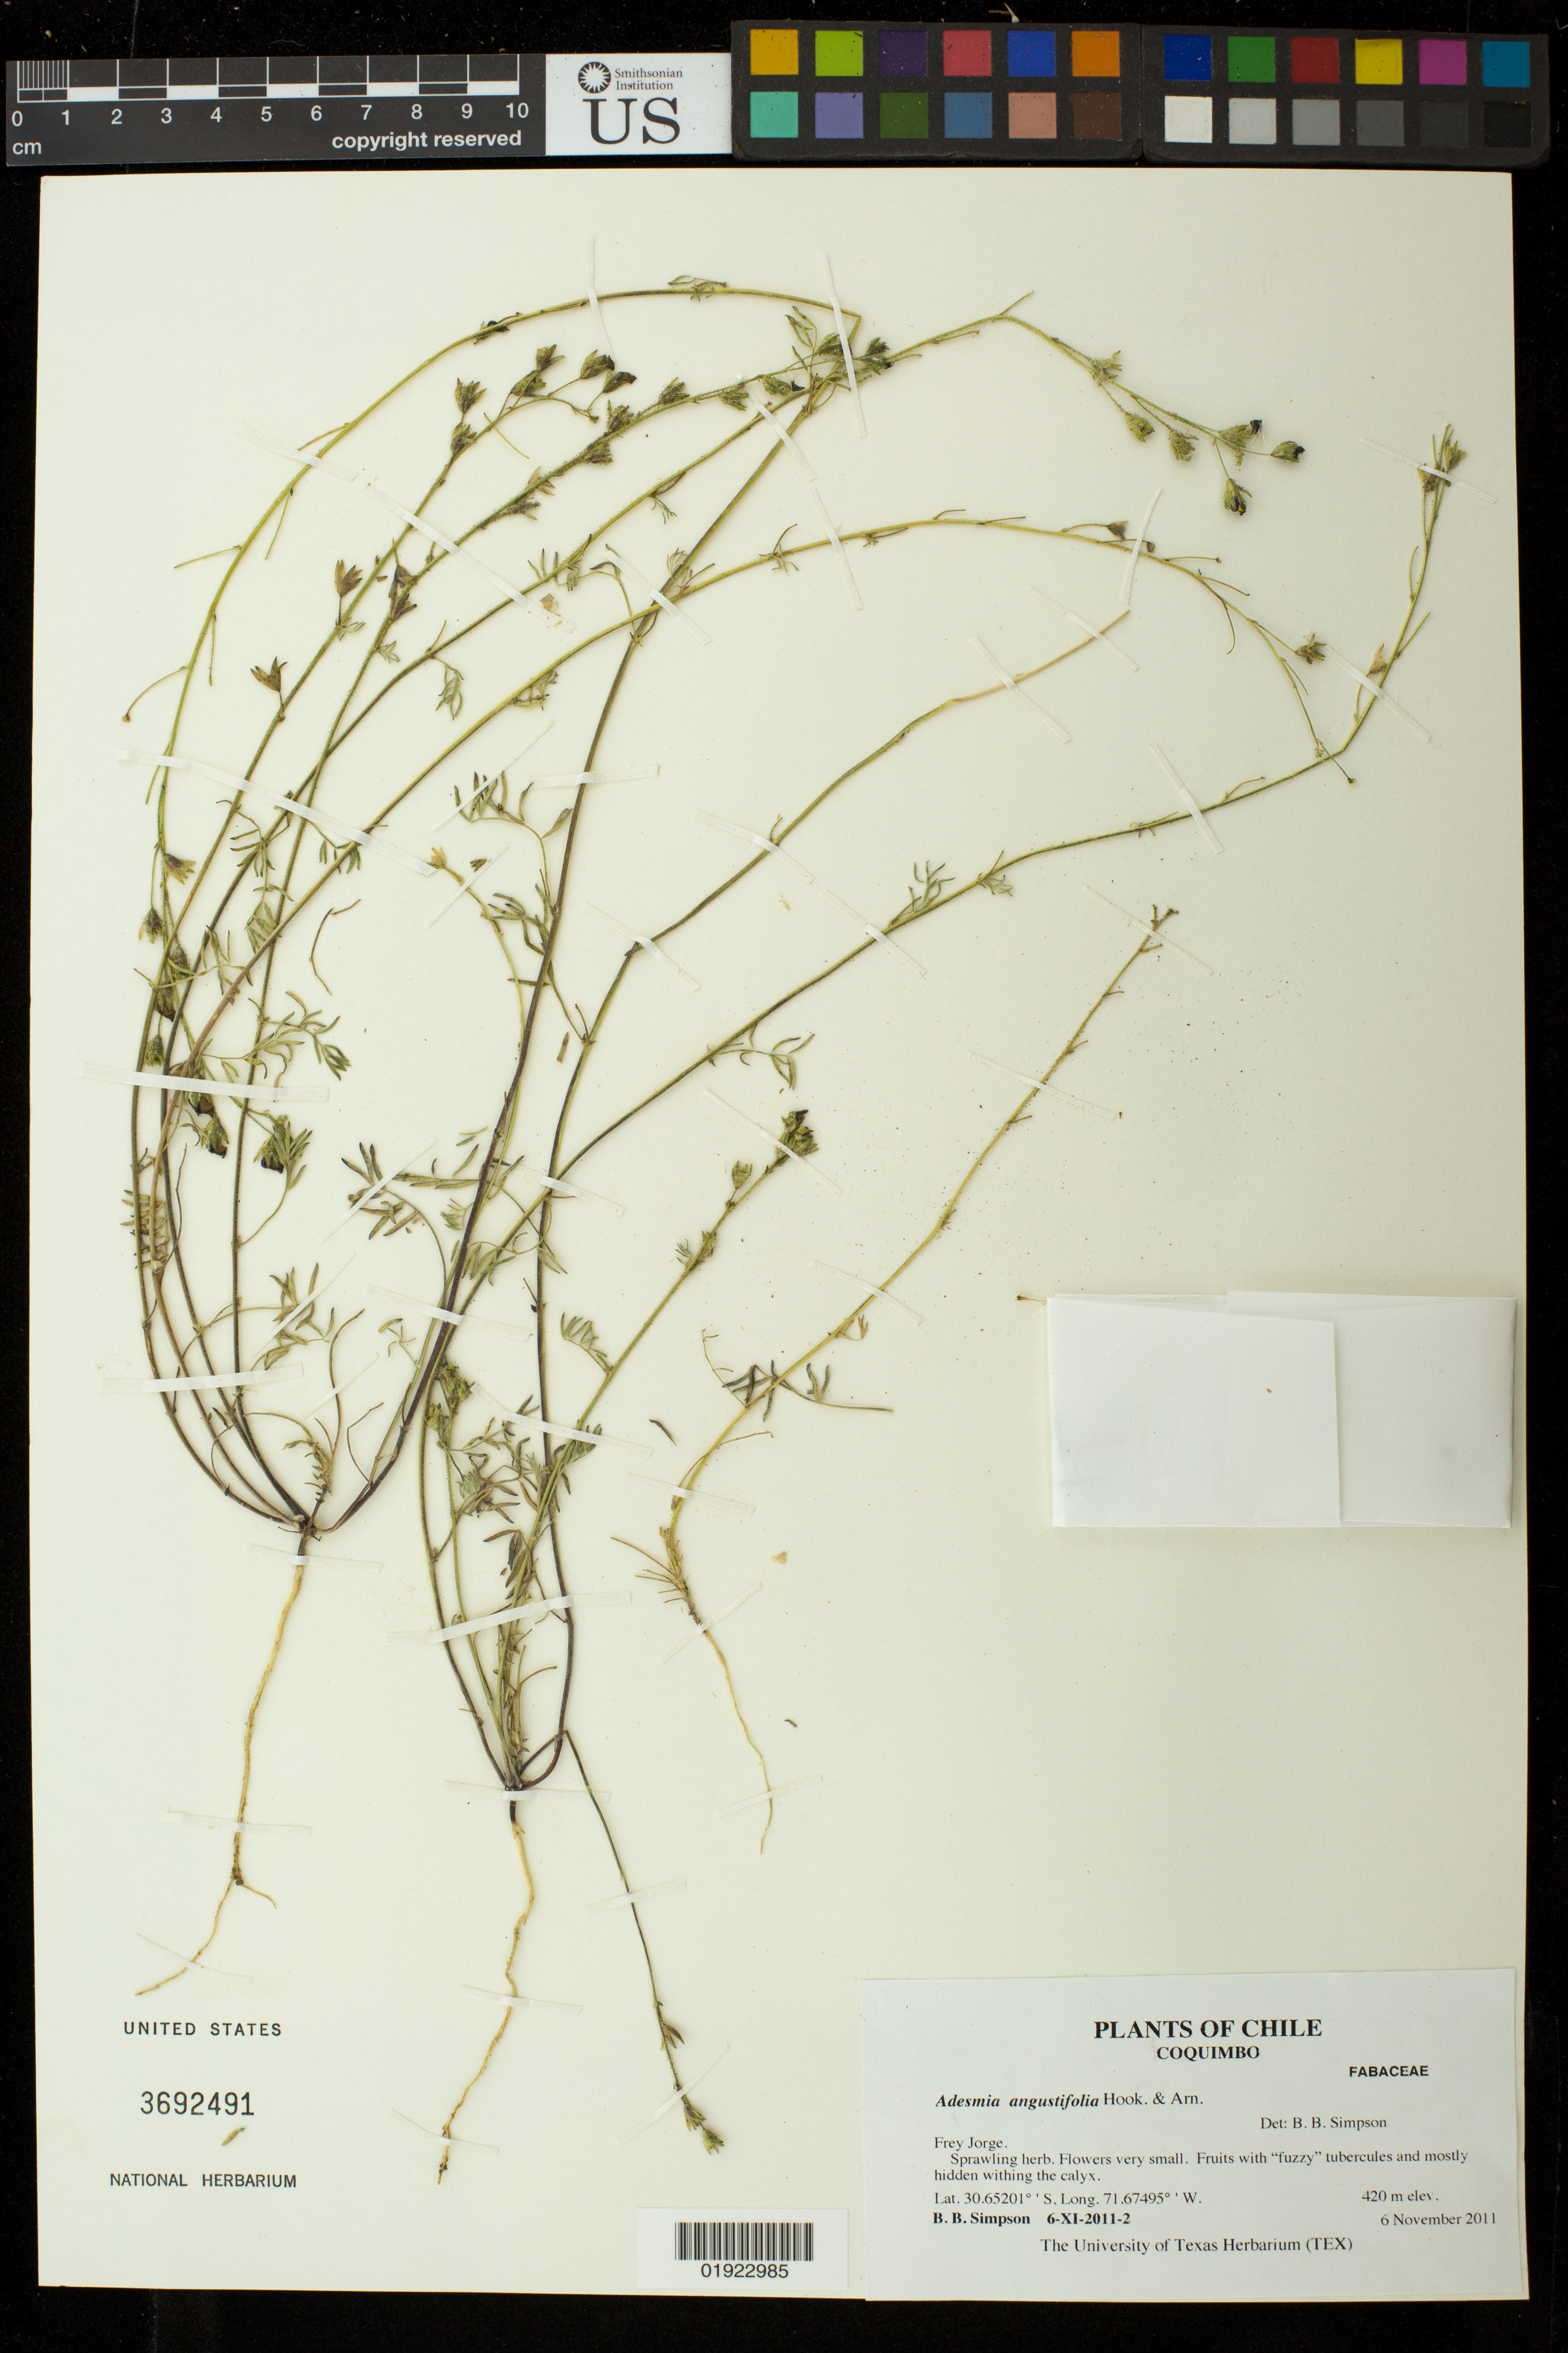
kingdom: Plantae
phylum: Tracheophyta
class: Magnoliopsida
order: Fabales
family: Fabaceae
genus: Adesmia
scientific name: Adesmia angustifolia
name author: Hook. & Arn.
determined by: Simpson, B. B.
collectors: B. Simpson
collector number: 6-XI-2011-2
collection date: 2011-11-06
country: Chile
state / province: Atacama (III)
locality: Frey Jorge.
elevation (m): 420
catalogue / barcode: US 3692491